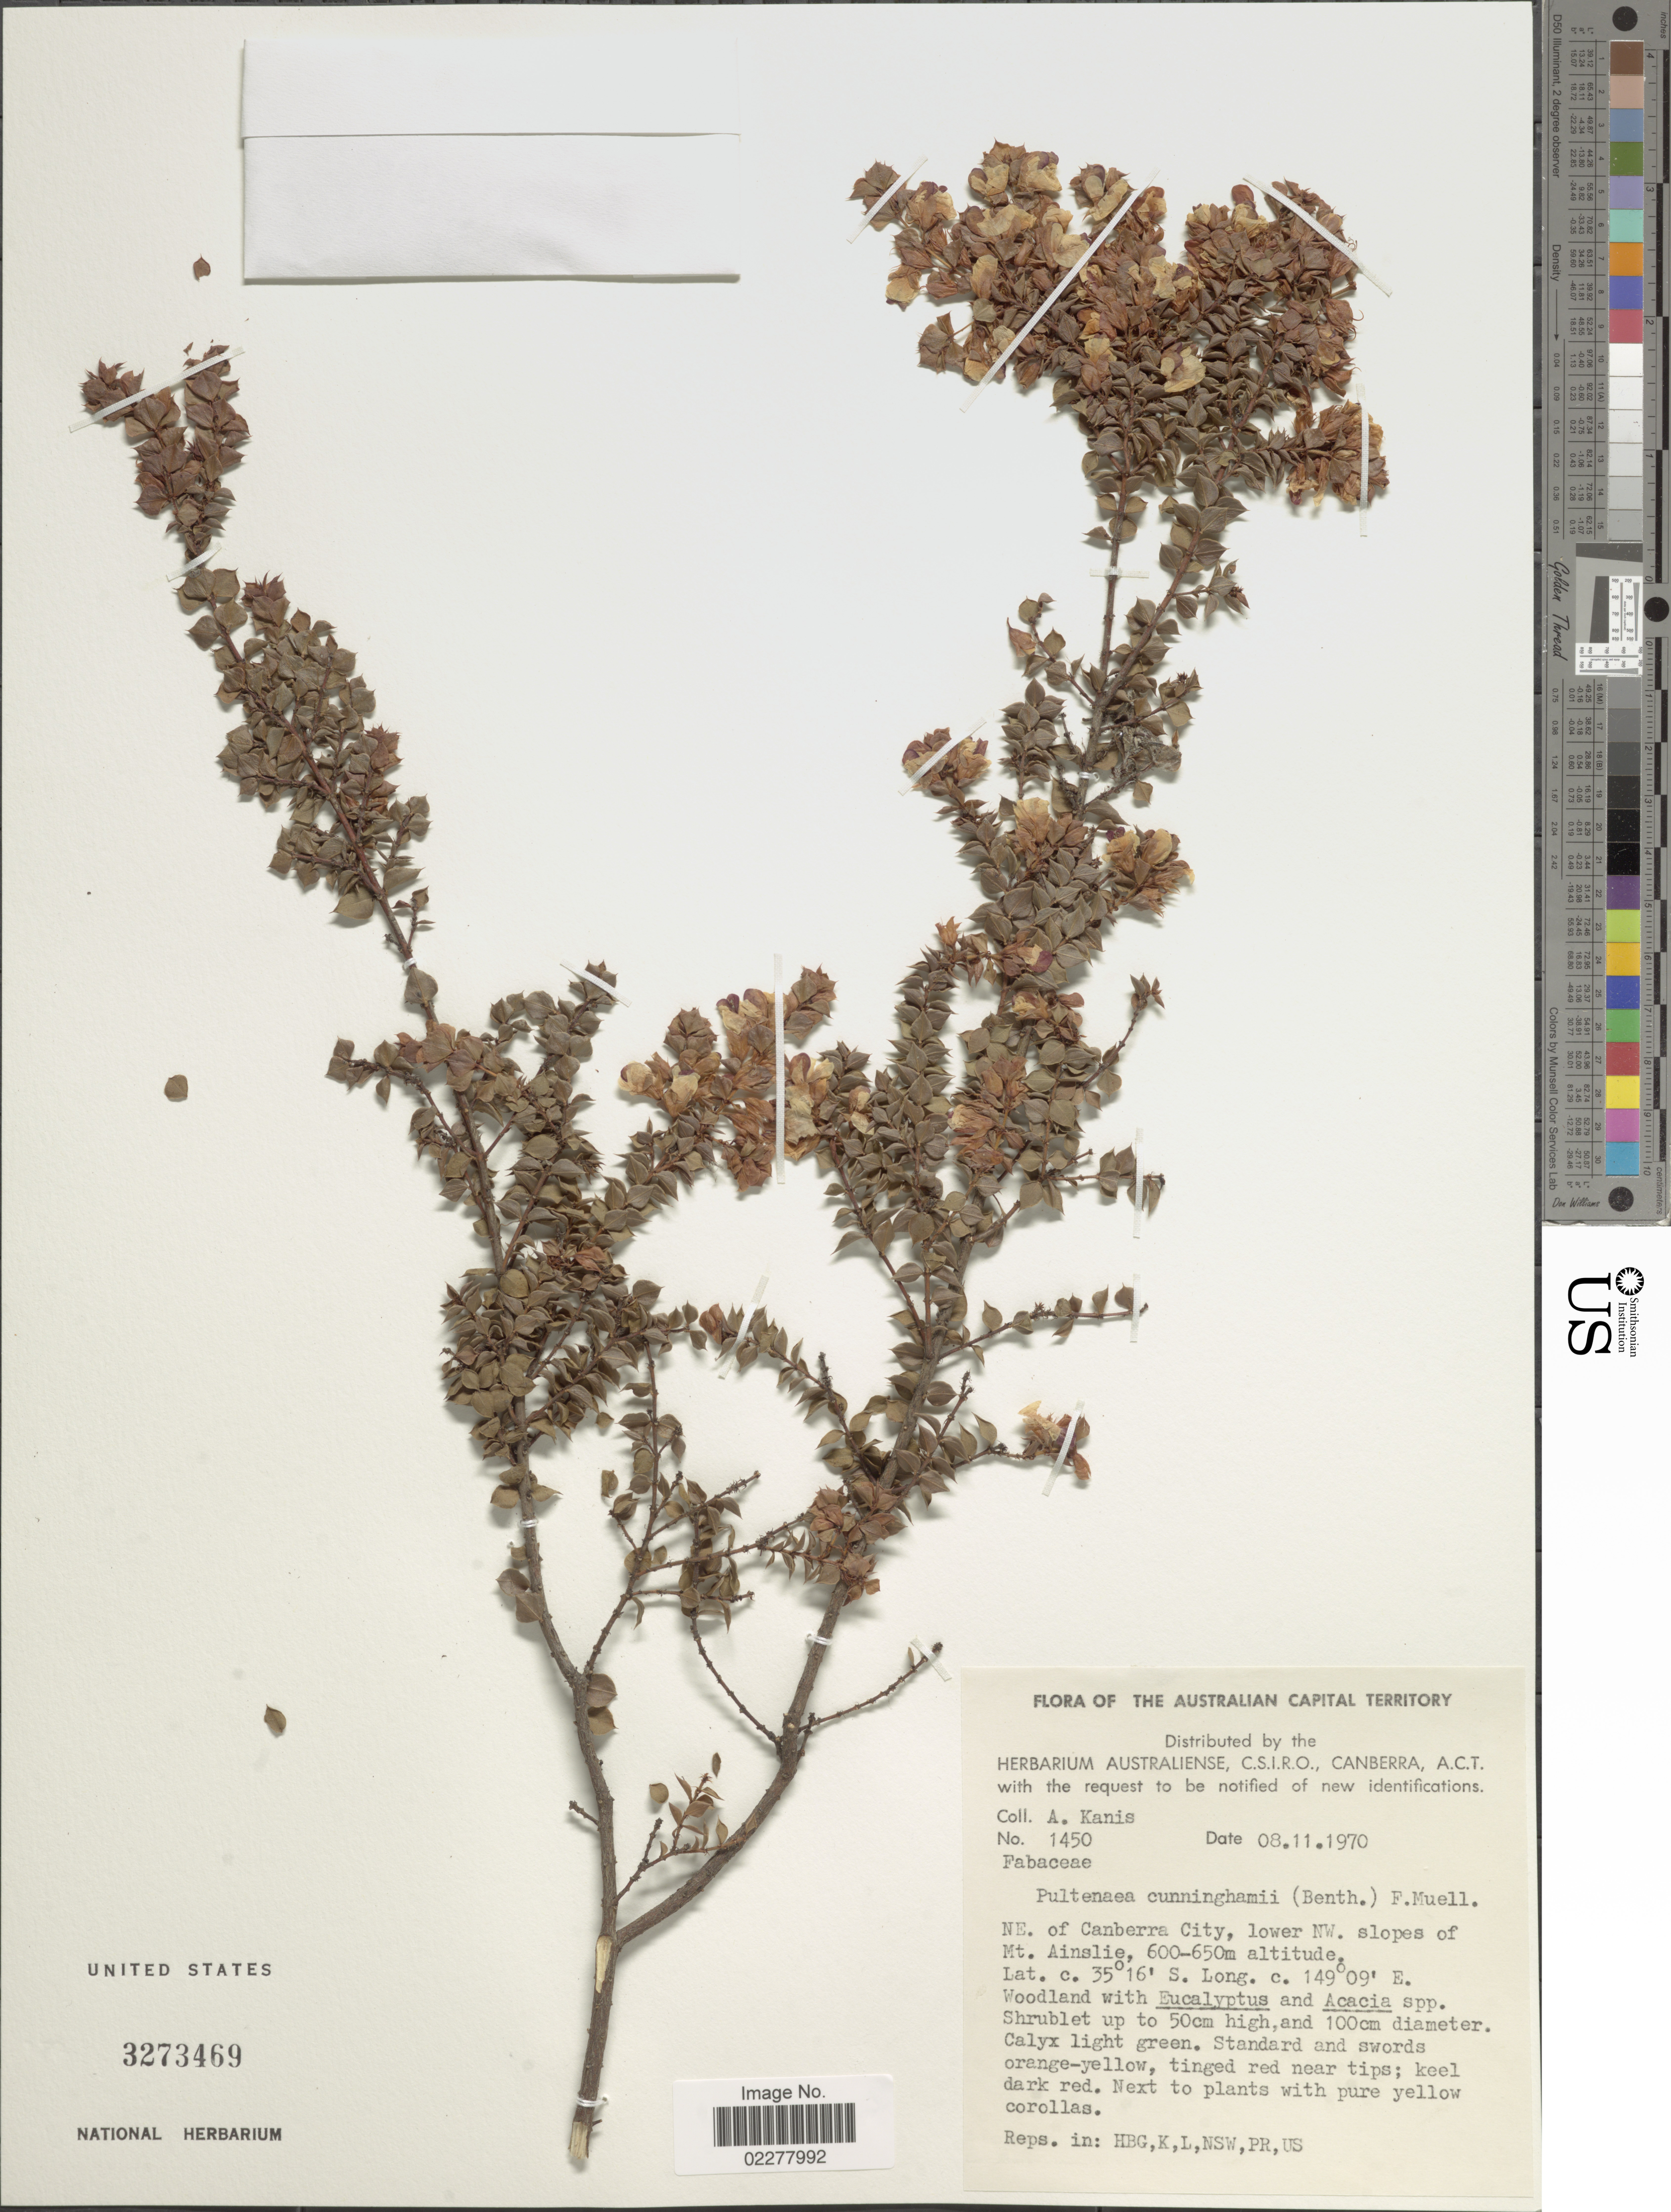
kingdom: Plantae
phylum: Tracheophyta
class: Magnoliopsida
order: Fabales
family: Fabaceae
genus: Pultenaea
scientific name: Pultenaea spinosa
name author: Will.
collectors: A. Kanis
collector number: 1450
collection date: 1970-11-08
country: Australia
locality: Australian Capital Territory. NE. of Canberra City, lower NW. slopes of Mt. Ainslie.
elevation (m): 600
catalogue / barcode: US 3273469